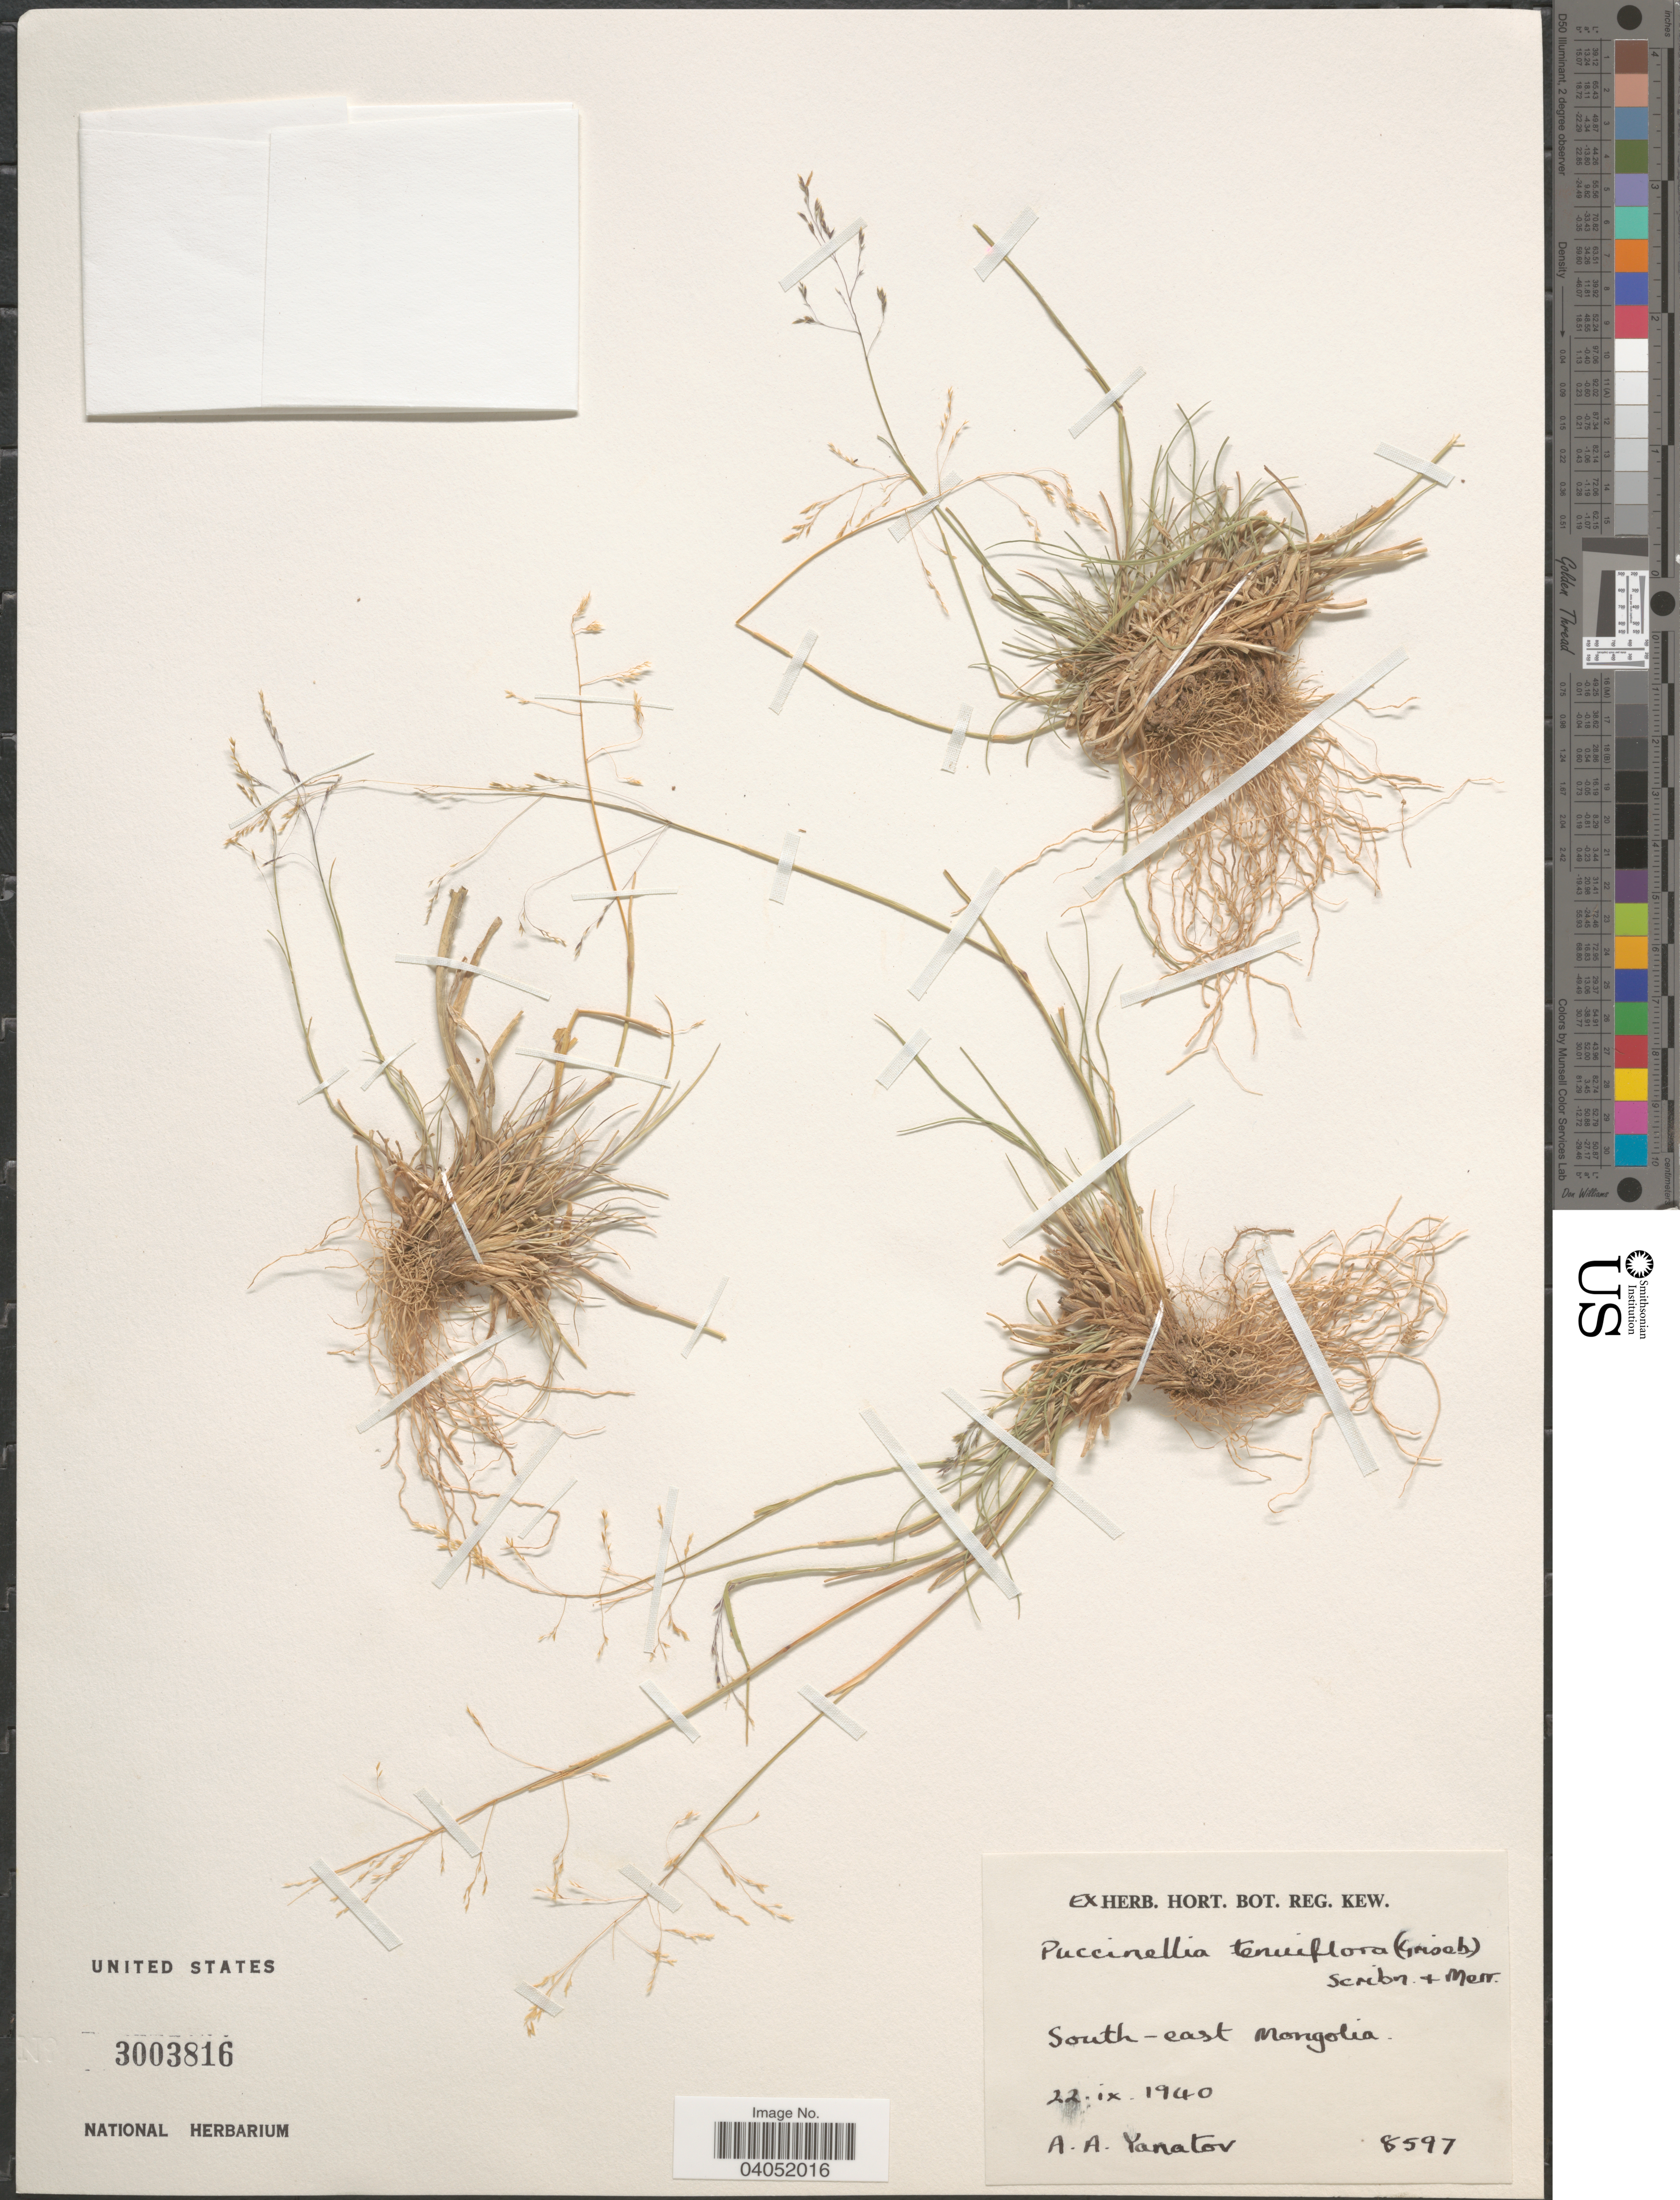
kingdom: Plantae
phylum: Tracheophyta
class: Liliopsida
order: Poales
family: Poaceae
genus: Puccinellia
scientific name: Puccinellia tenuiflora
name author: (Griseb.) Scribn. & Merr.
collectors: A. Yanatov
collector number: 8597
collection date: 1940-09-22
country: Mongolia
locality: South-east Mongolia.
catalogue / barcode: US 3003816